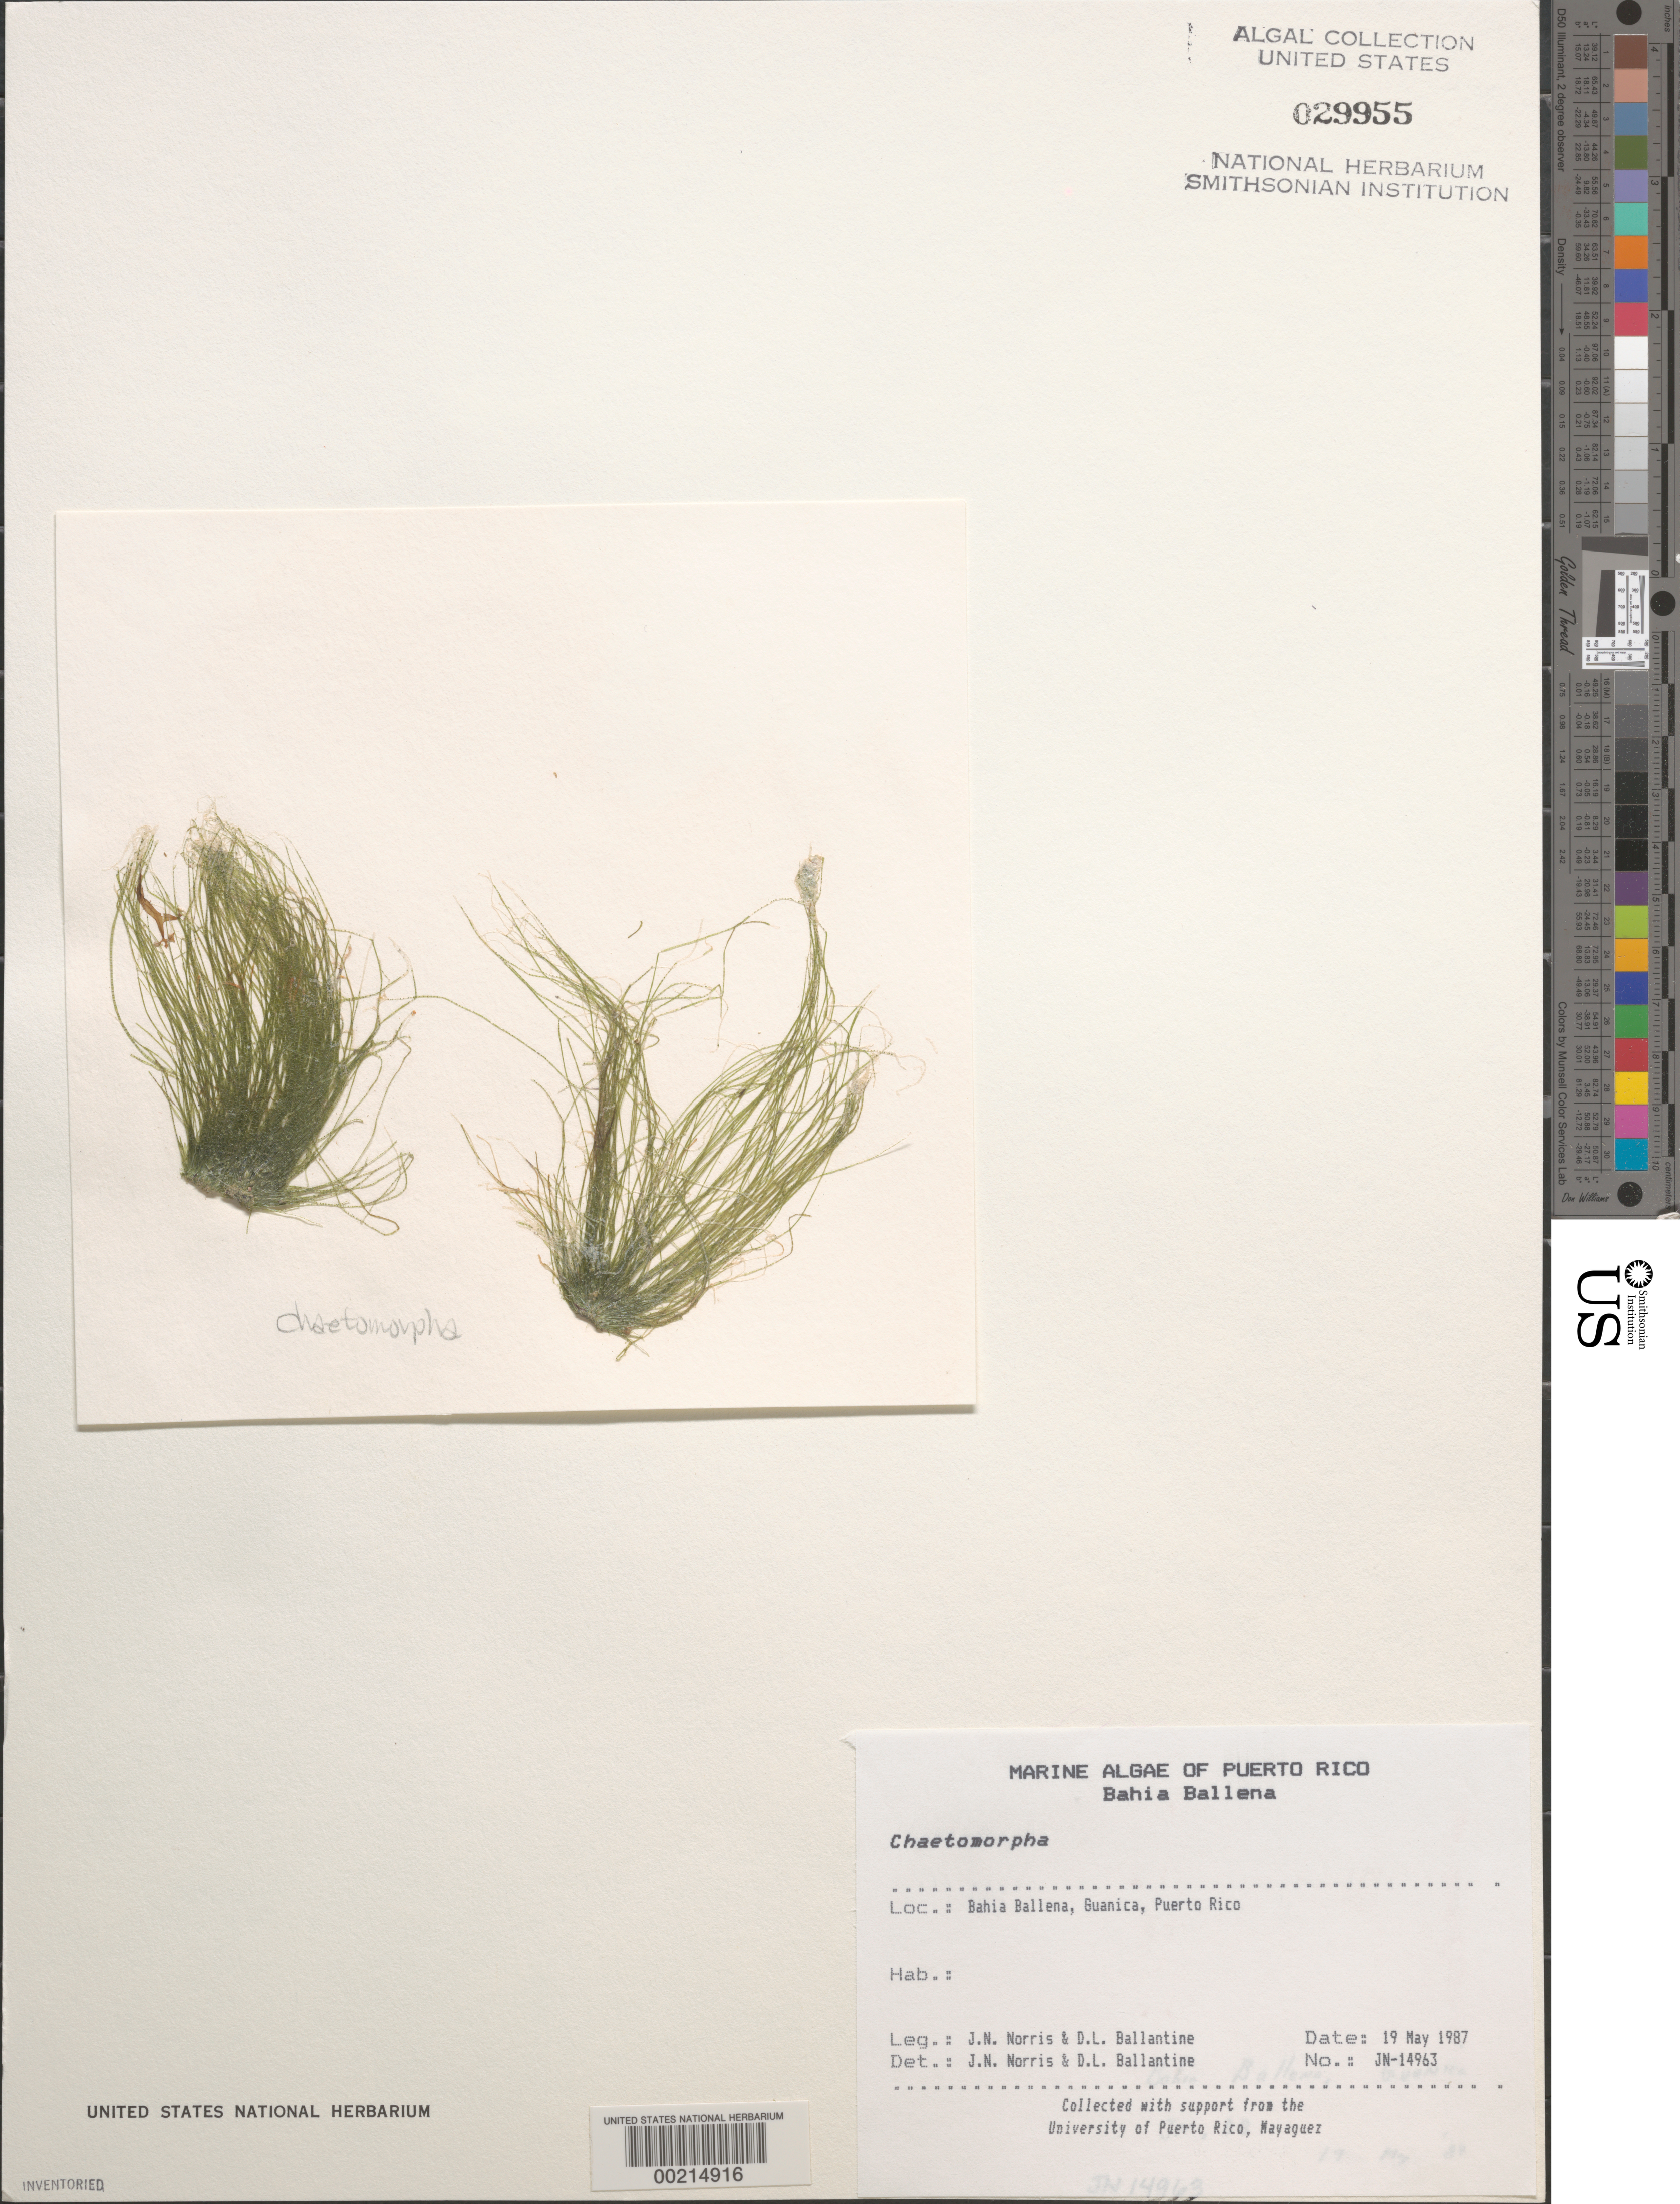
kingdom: Plantae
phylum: Chlorophyta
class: Ulvophyceae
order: Cladophorales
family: Cladophoraceae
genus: Chaetomorpha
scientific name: Chaetomorpha sp.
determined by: Norris, J. N.; Ballantine, D. L.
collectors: J. N. Norris & D.L. Ballantine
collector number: JN-14963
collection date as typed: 19 May 1987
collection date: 1987-05-19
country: Puerto Rico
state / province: Guanica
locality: Bahia Ballena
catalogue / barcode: US 29955